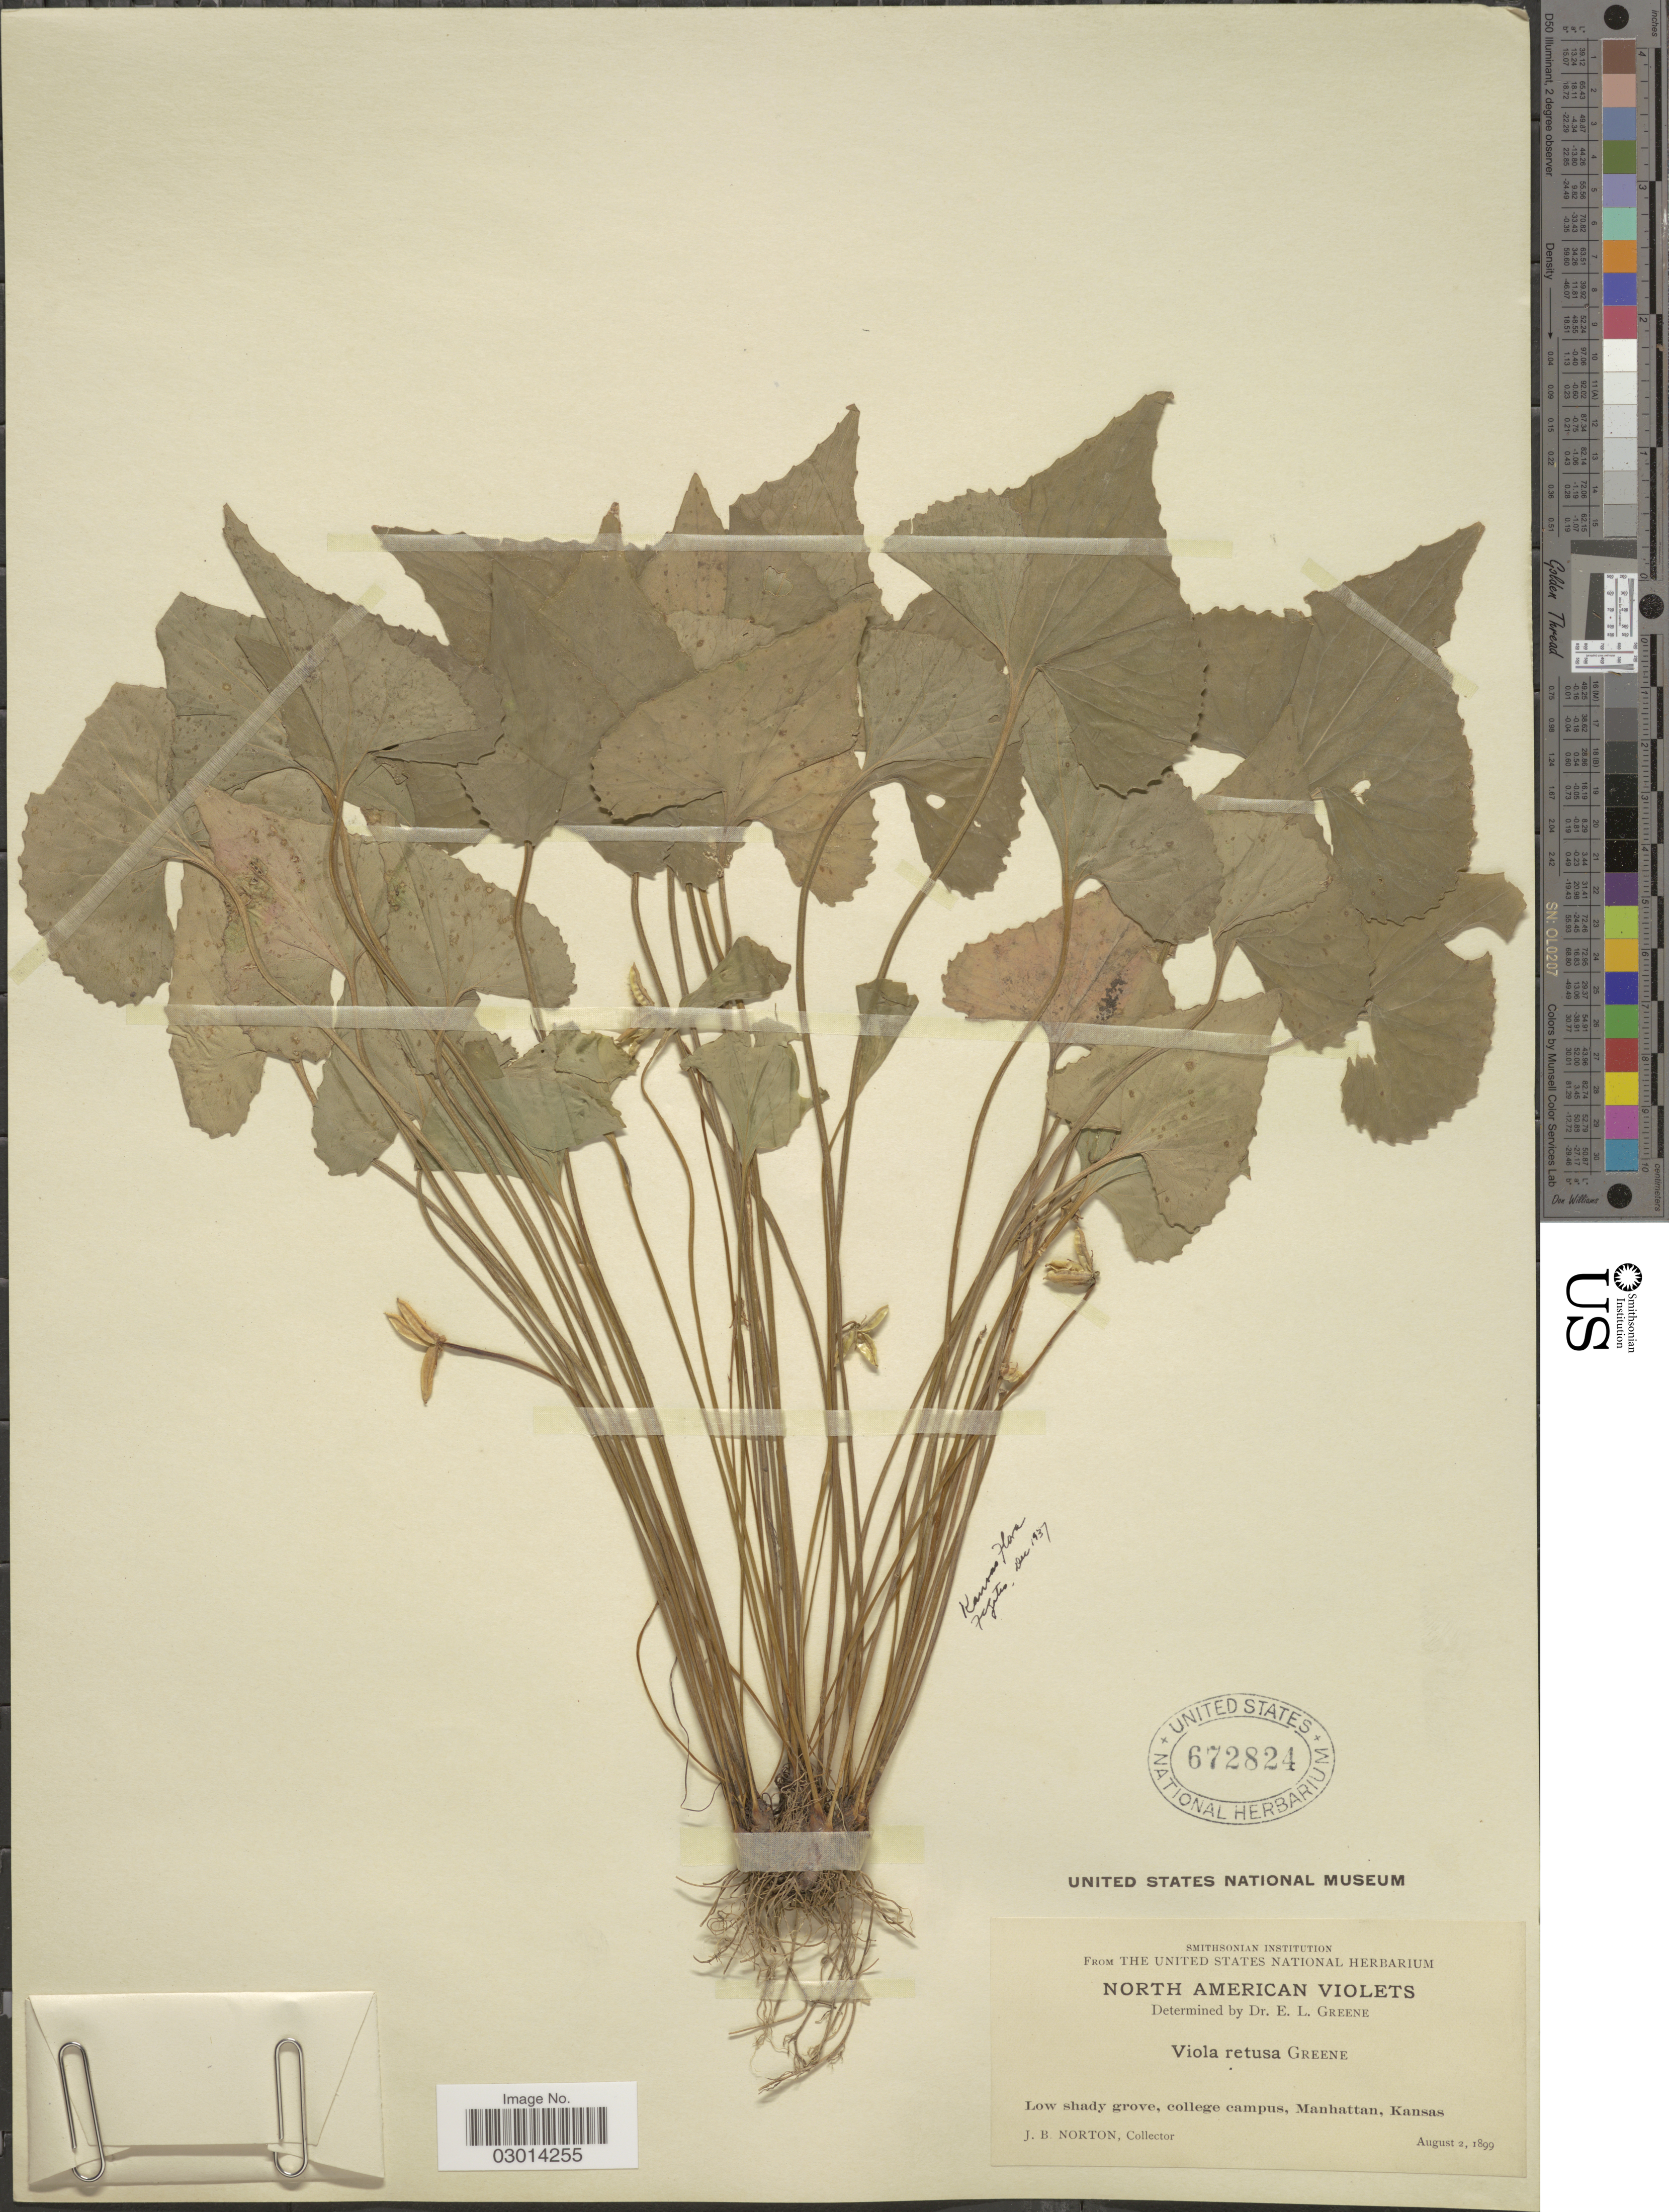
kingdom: Plantae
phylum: Tracheophyta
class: Magnoliopsida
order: Malpighiales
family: Violaceae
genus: Viola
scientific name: Viola retusa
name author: Greene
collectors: J. B. Norton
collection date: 1899-08-02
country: United States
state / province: Kansas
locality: College campus, Manhattan.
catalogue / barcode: US 672824